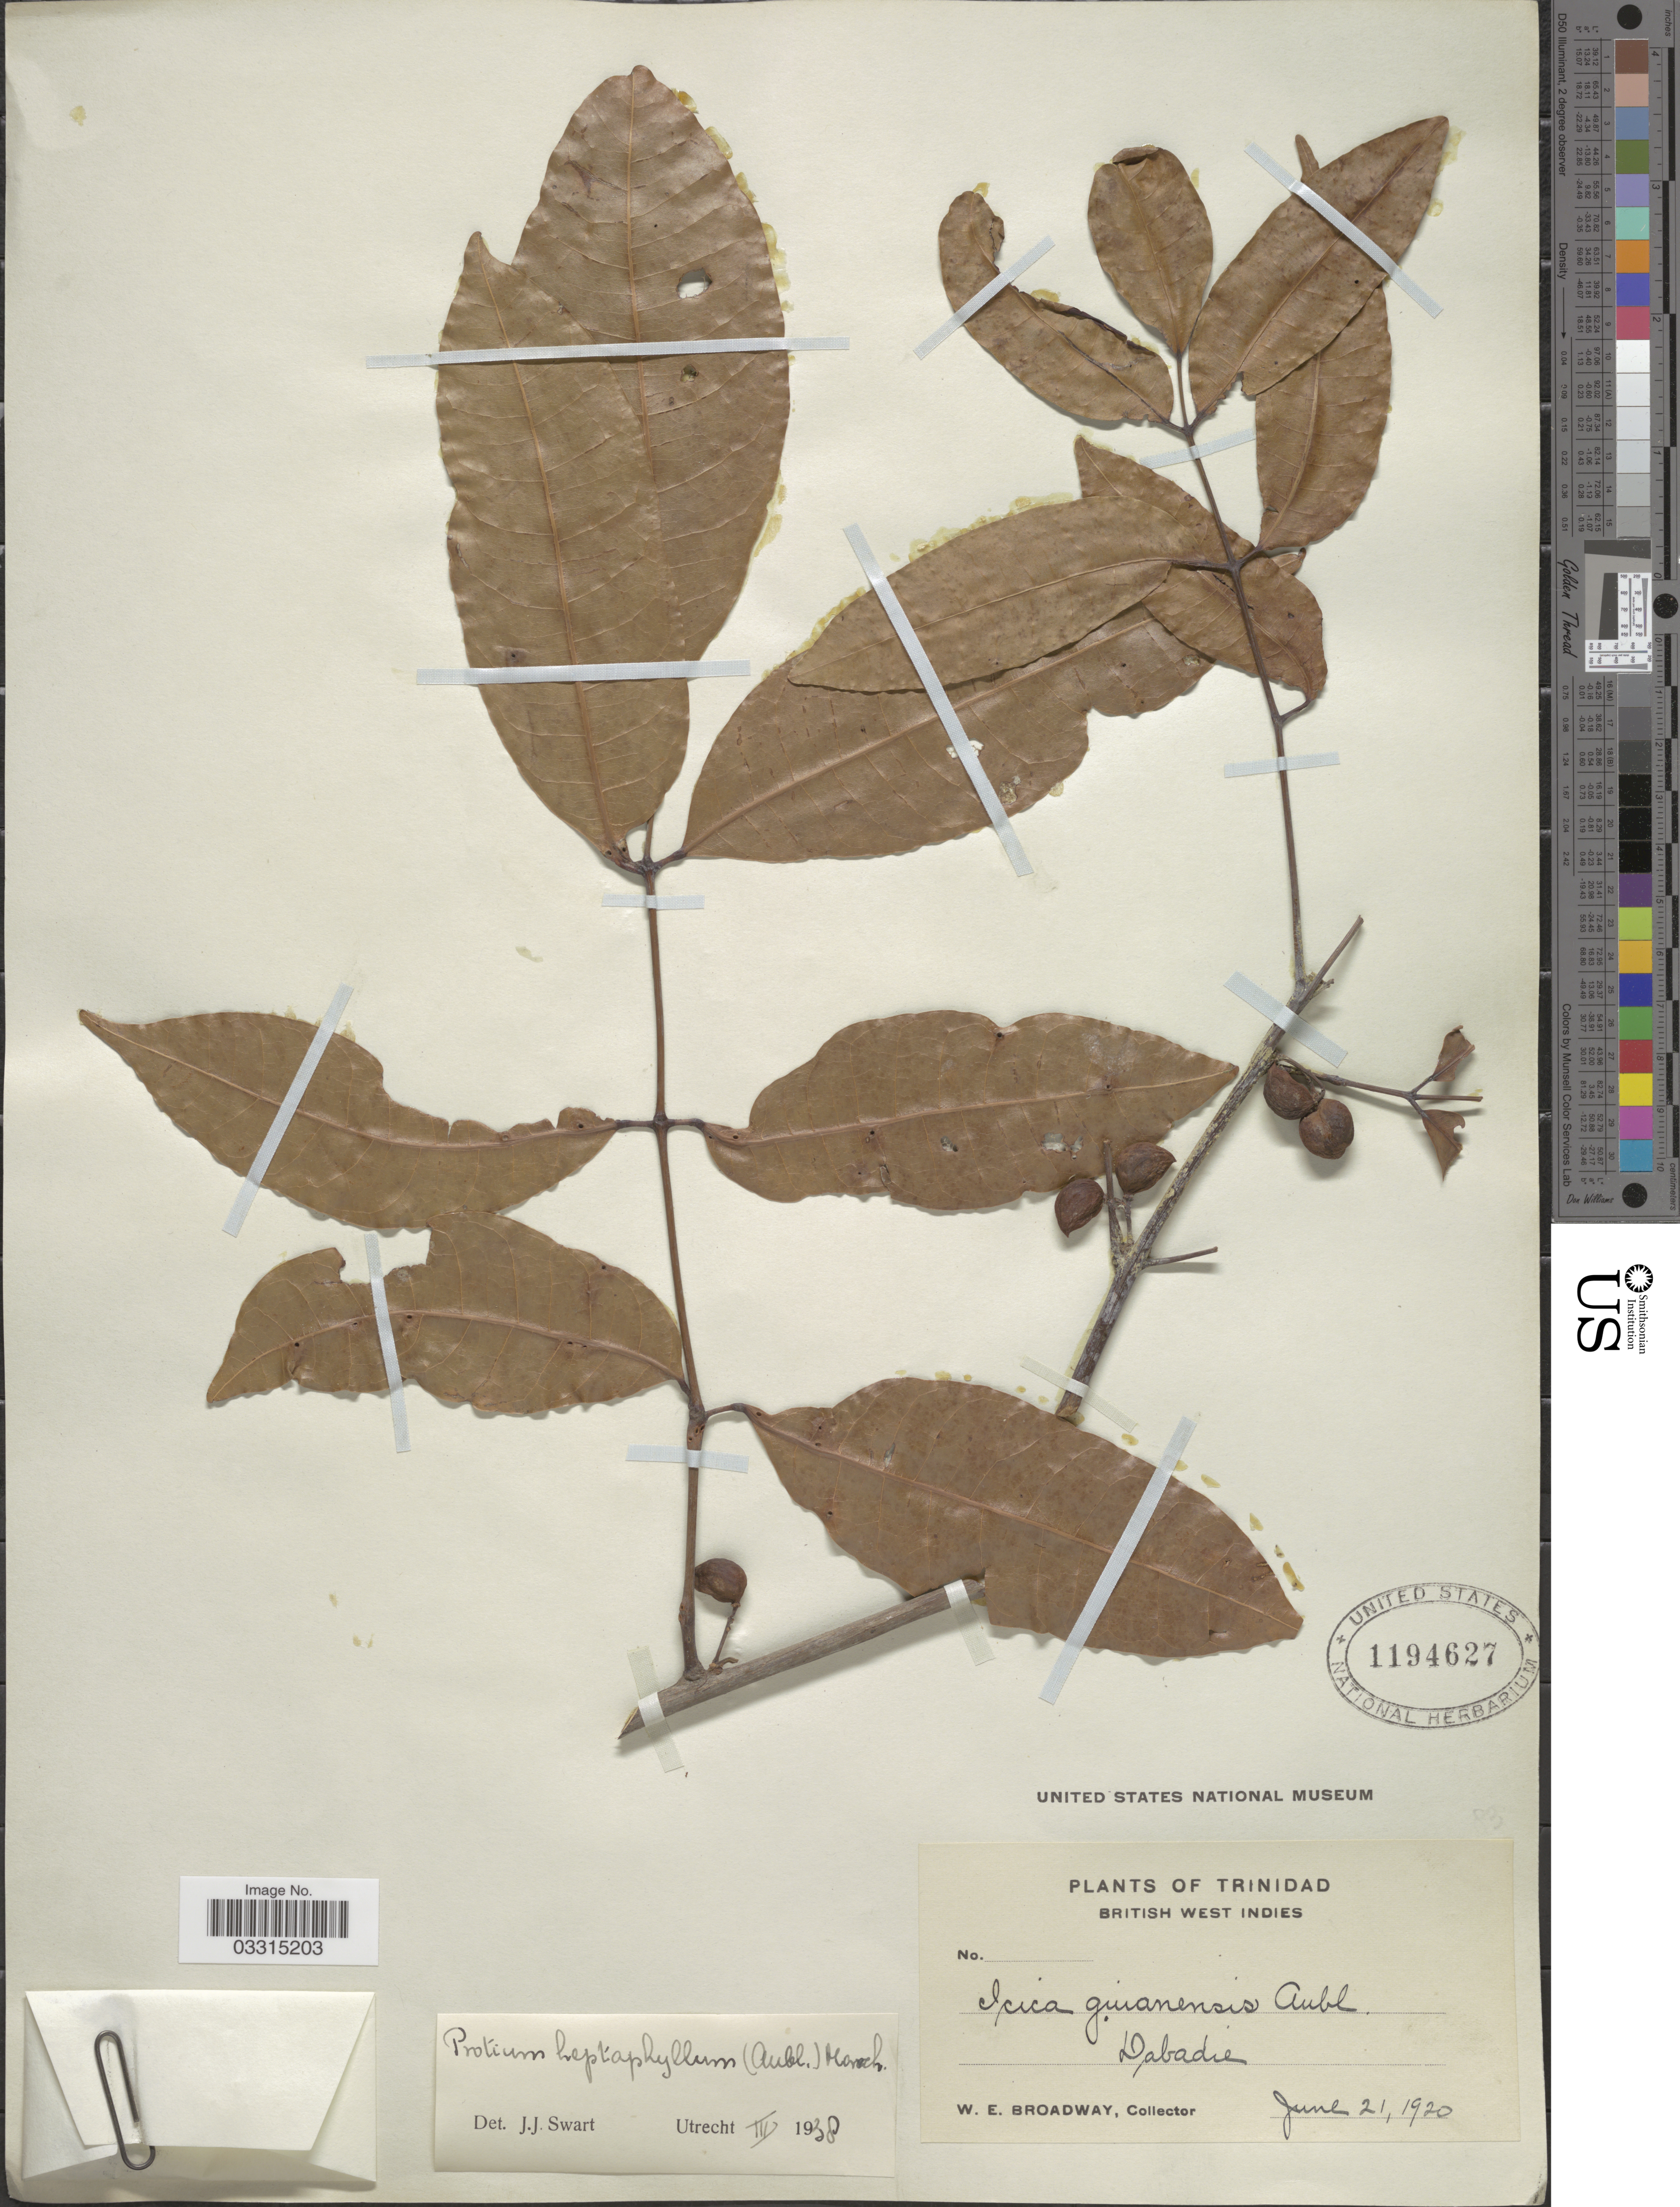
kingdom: Plantae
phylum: Tracheophyta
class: Magnoliopsida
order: Sapindales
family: Burseraceae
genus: Protium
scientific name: Protium heptaphyllum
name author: (Aubl.) Marchand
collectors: W. E. Broadway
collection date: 1920-06-21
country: Trinidad and Tobago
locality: Trinidad. British West Indies. Dabadie.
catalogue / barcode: US 1194627